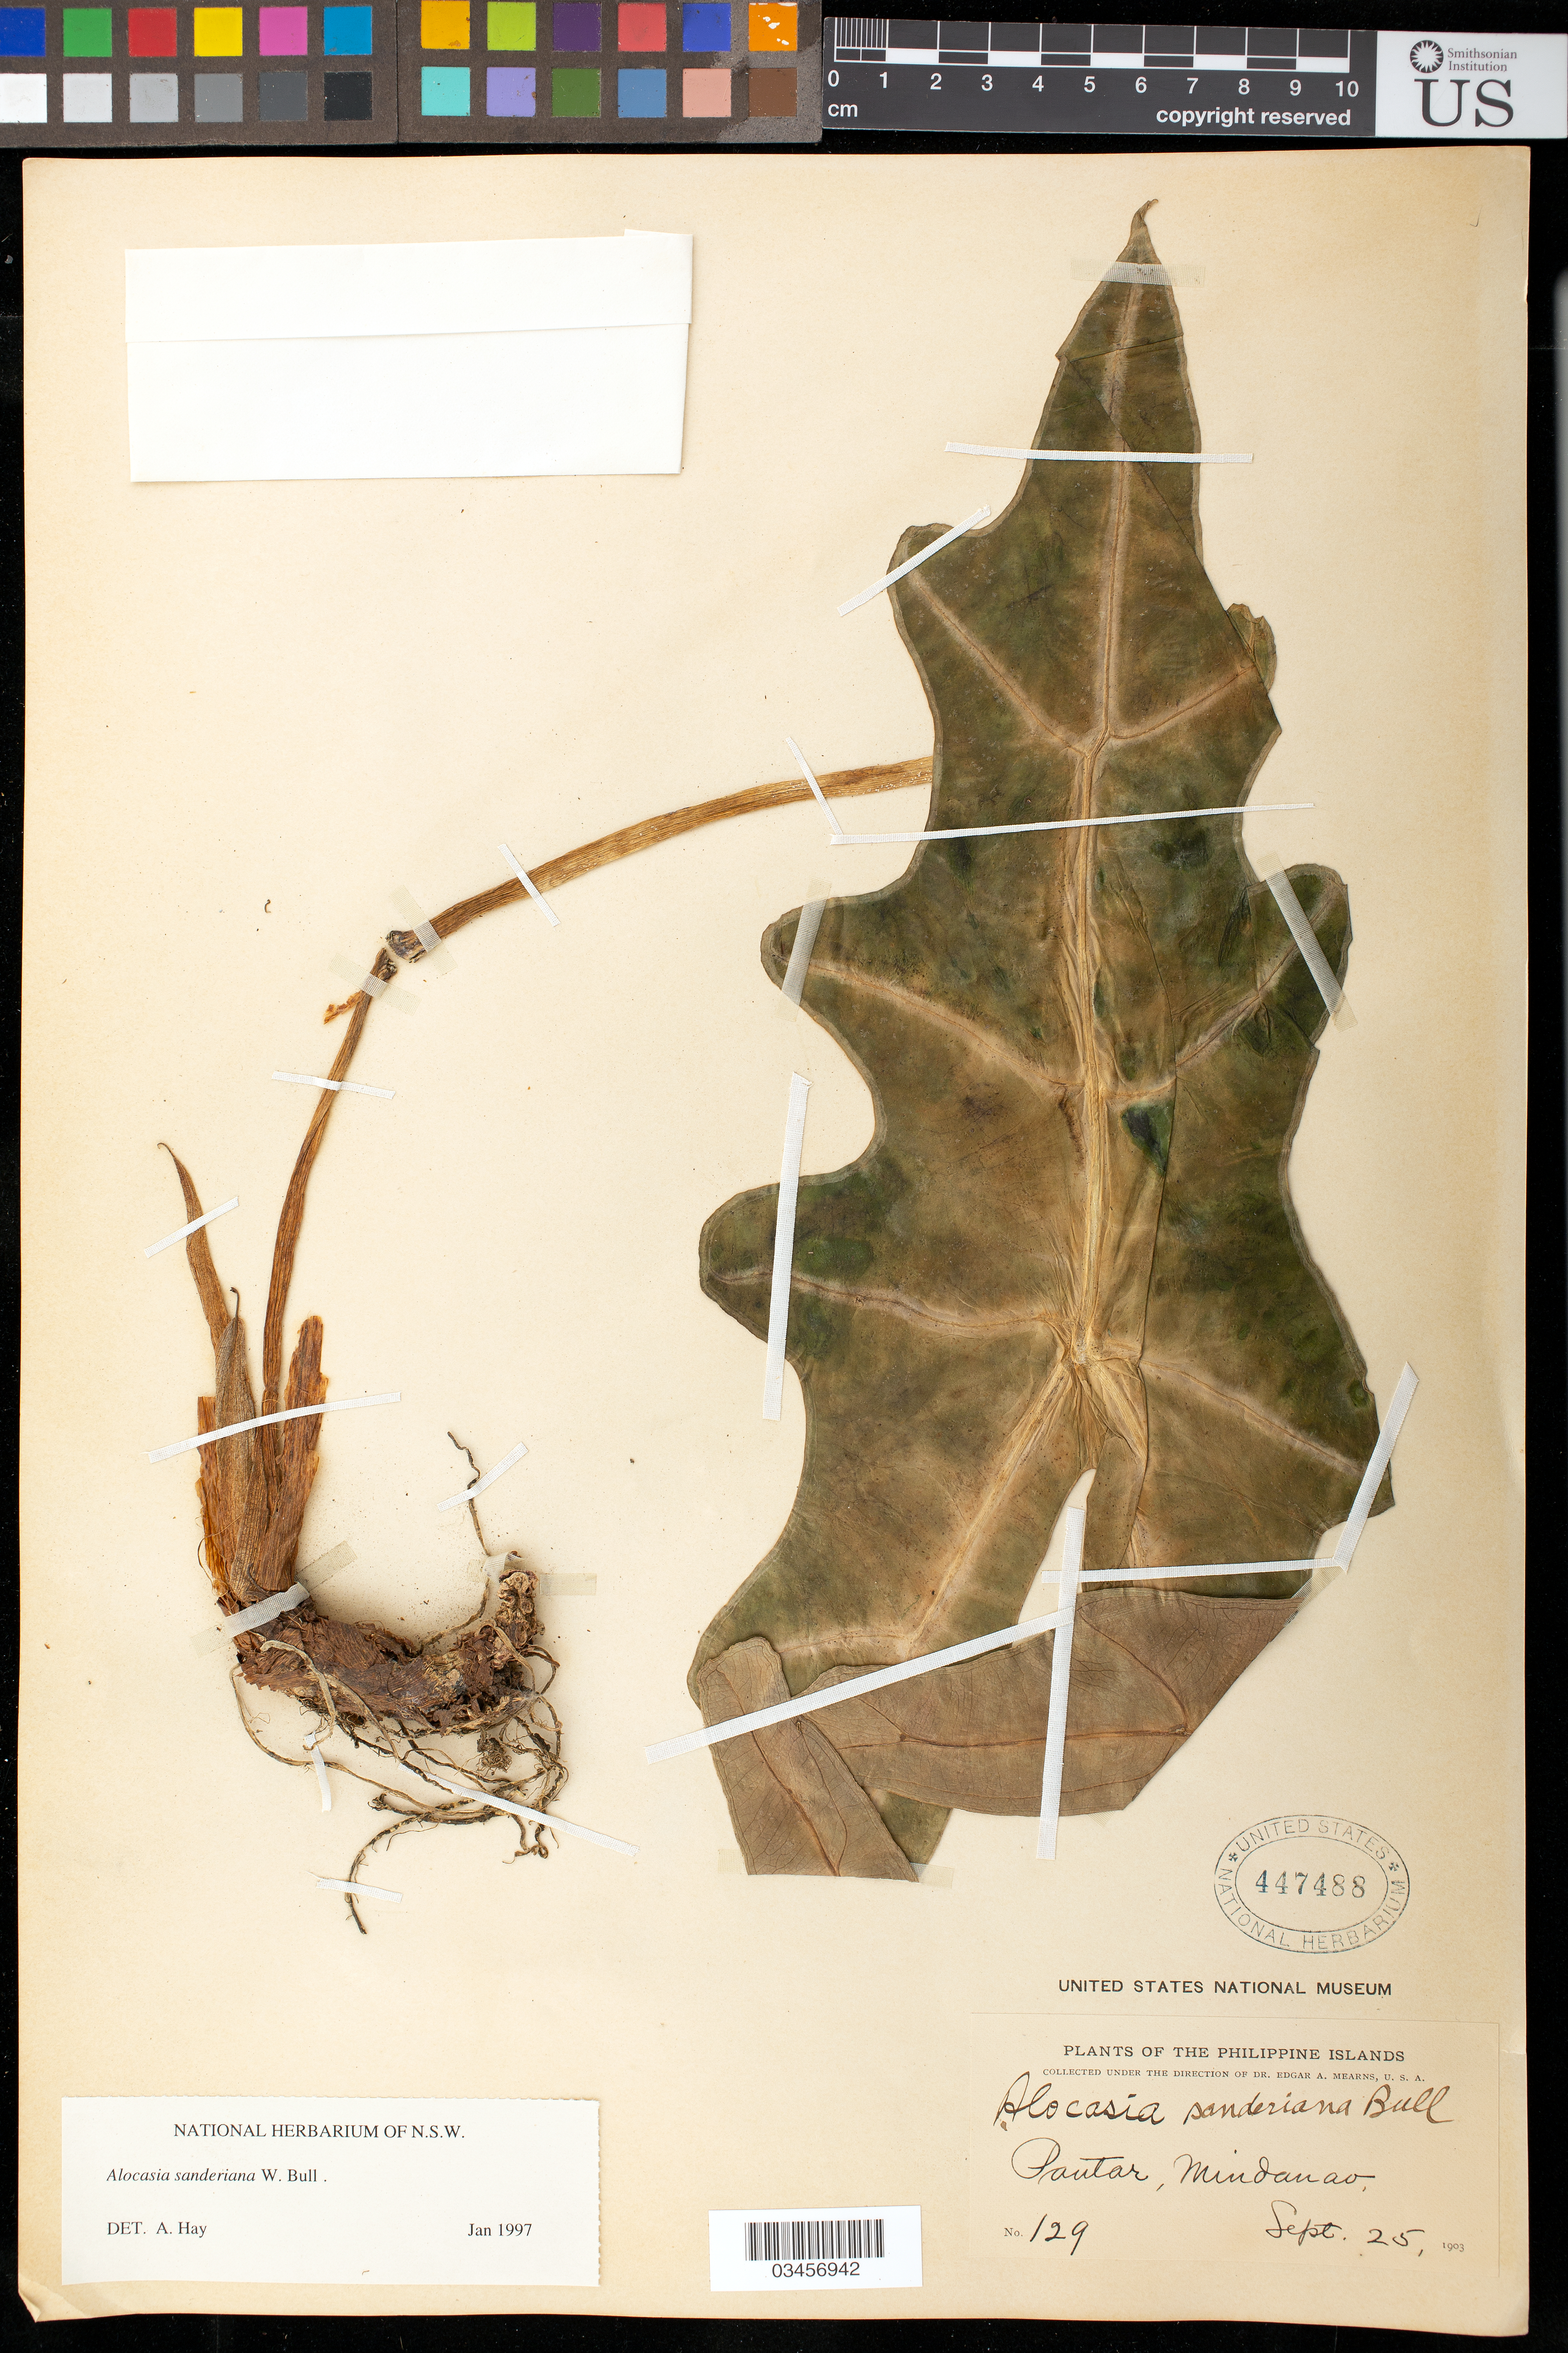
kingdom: Plantae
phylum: Tracheophyta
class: Liliopsida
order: Alismatales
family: Araceae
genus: Alocasia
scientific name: Alocasia sanderiana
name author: Hort. ex W. Bull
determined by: Hay, A.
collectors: E. A. Mearns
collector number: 129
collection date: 1903-09-25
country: Philippines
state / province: Northern Mindanao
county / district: Lanao del Norte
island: Mindanao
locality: Pantar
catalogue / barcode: US 447488